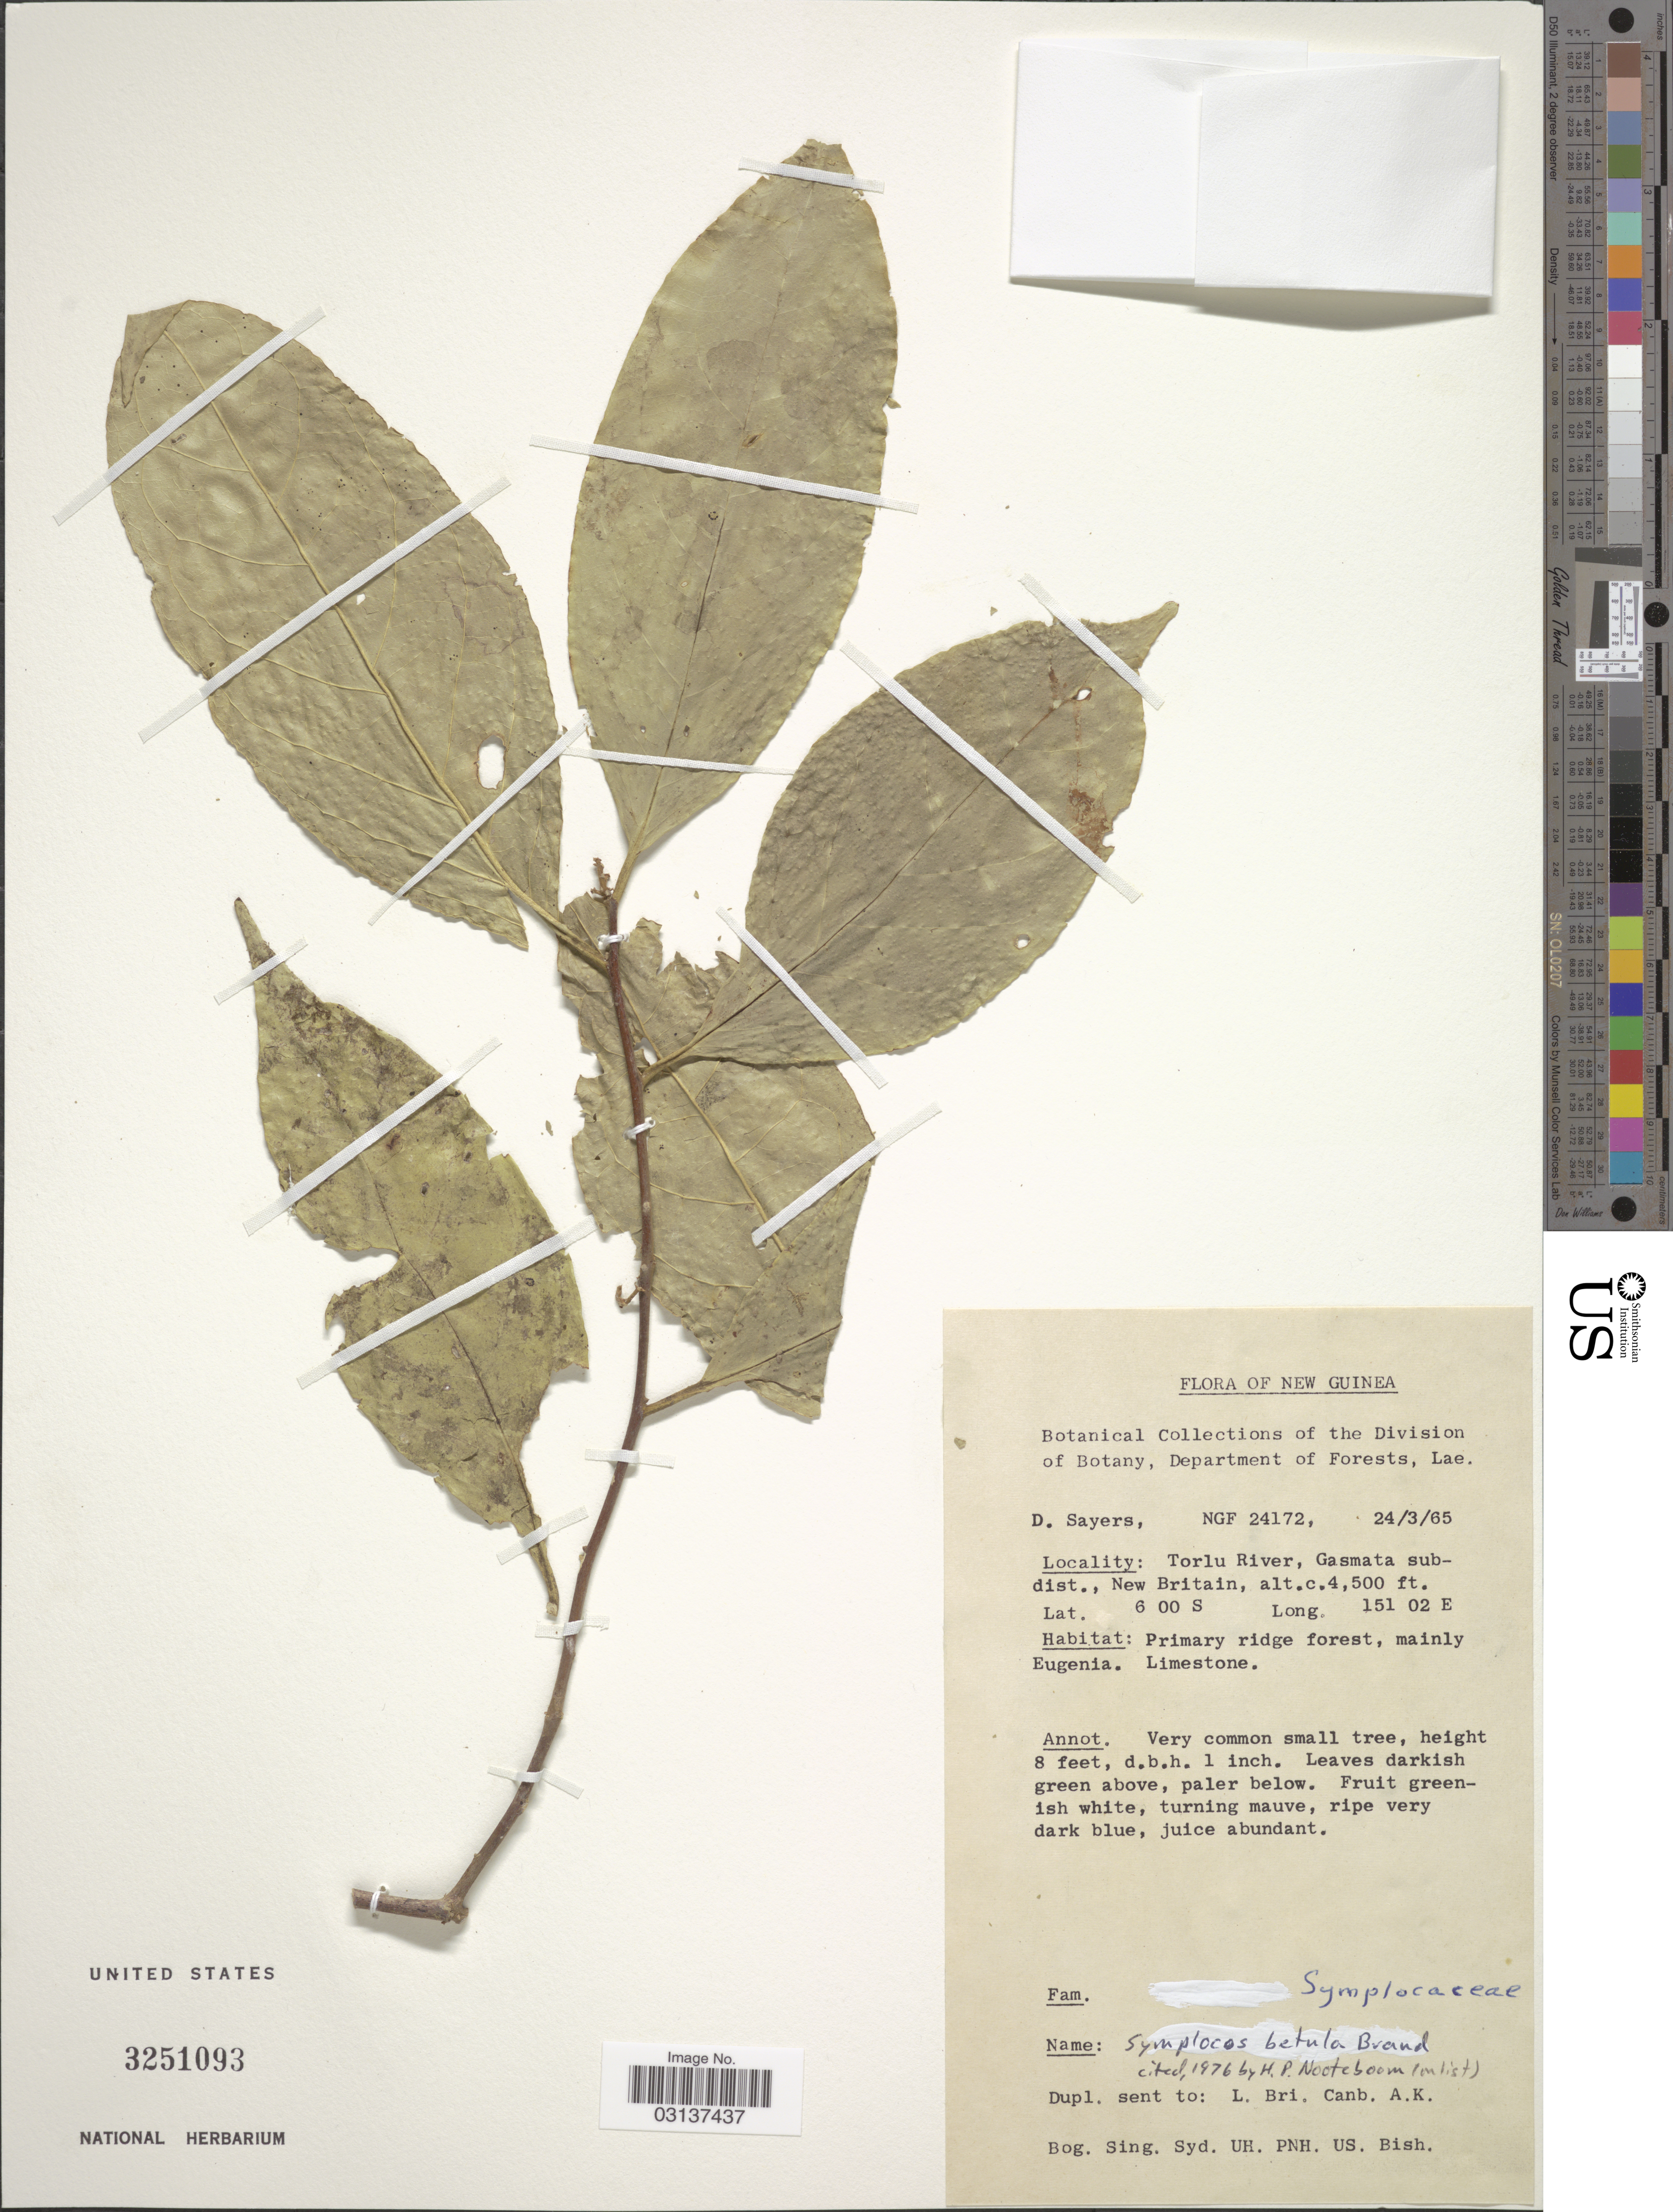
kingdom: Plantae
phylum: Tracheophyta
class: Magnoliopsida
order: Ericales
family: Symplocaceae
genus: Symplocos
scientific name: Symplocos betula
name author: Brand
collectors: D. Sayers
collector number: NGF24172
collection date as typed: Transcribed d/m/y: 24/3/65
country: Papua New Guinea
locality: New Guinea, Torlu River, Gasmata subdist., New Britain.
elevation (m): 1372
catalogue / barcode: US 3251093